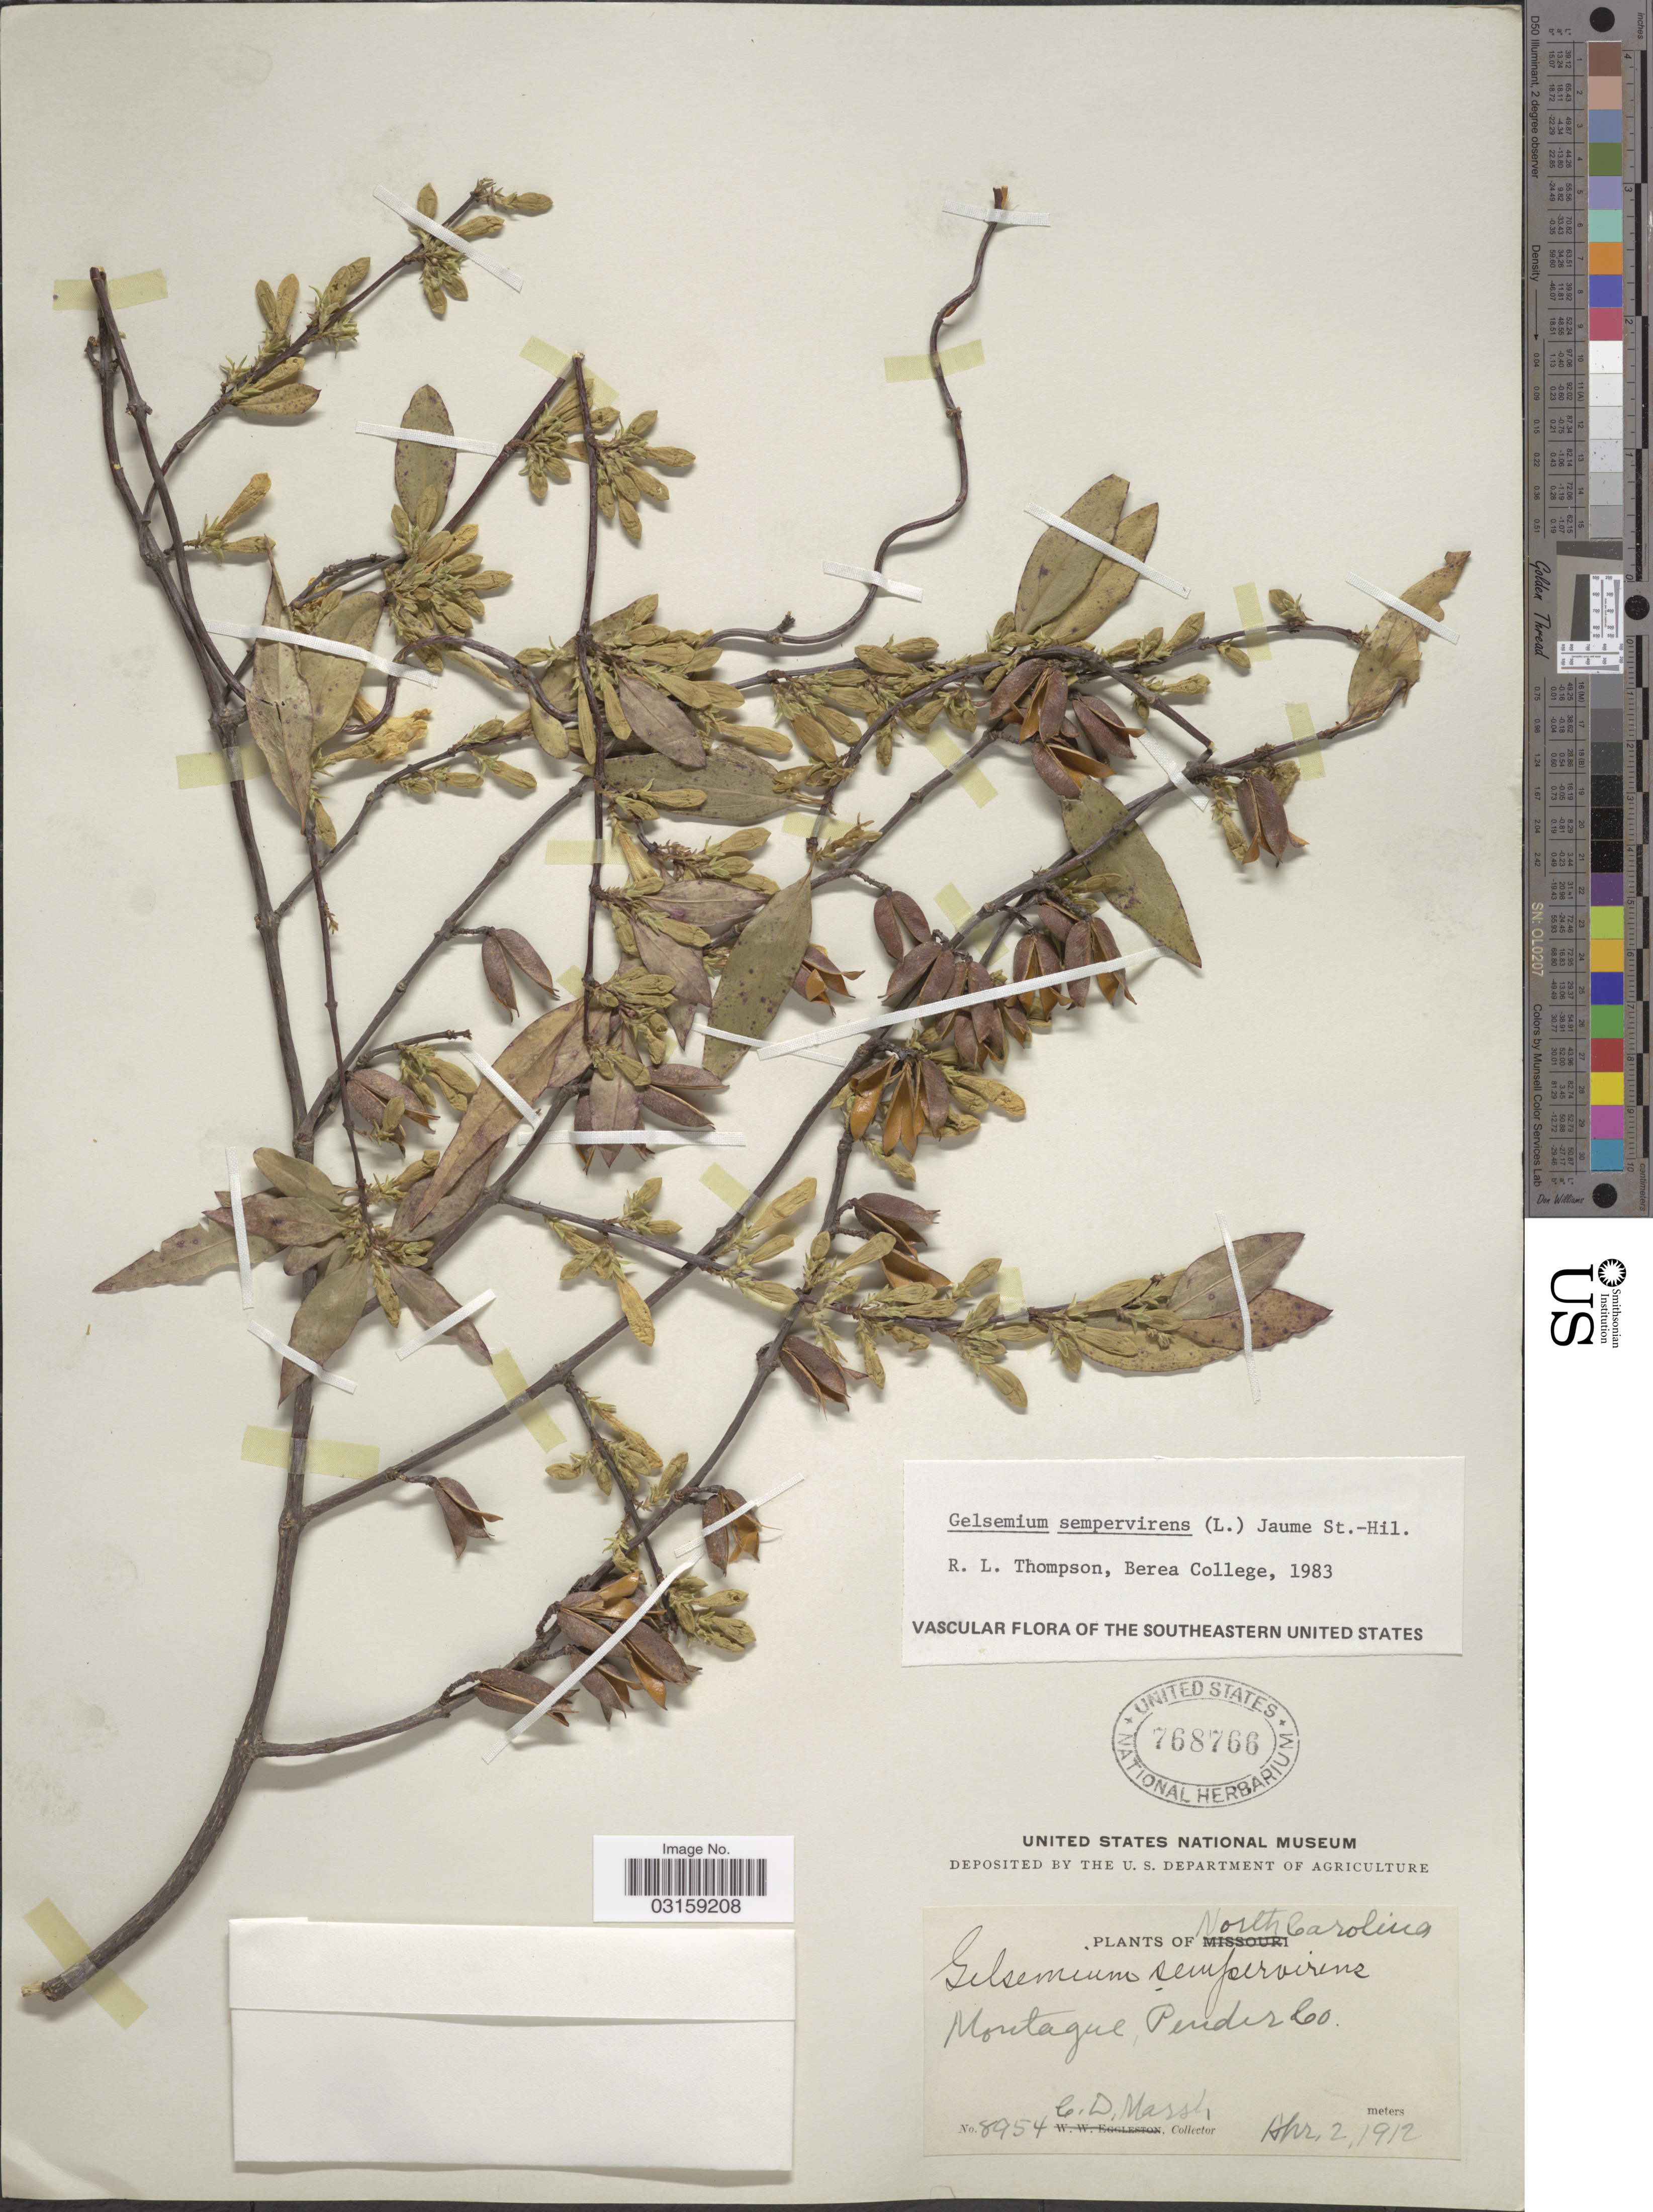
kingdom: Plantae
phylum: Tracheophyta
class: Magnoliopsida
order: Gentianales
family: Gelsemiaceae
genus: Gelsemium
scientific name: Gelsemium sempervirens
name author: (L.) J. St.-Hil.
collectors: C. D. Marsh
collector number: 8954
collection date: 1912-04-02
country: United States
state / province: North Carolina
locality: Montagne, Pender Co.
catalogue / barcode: US 768766